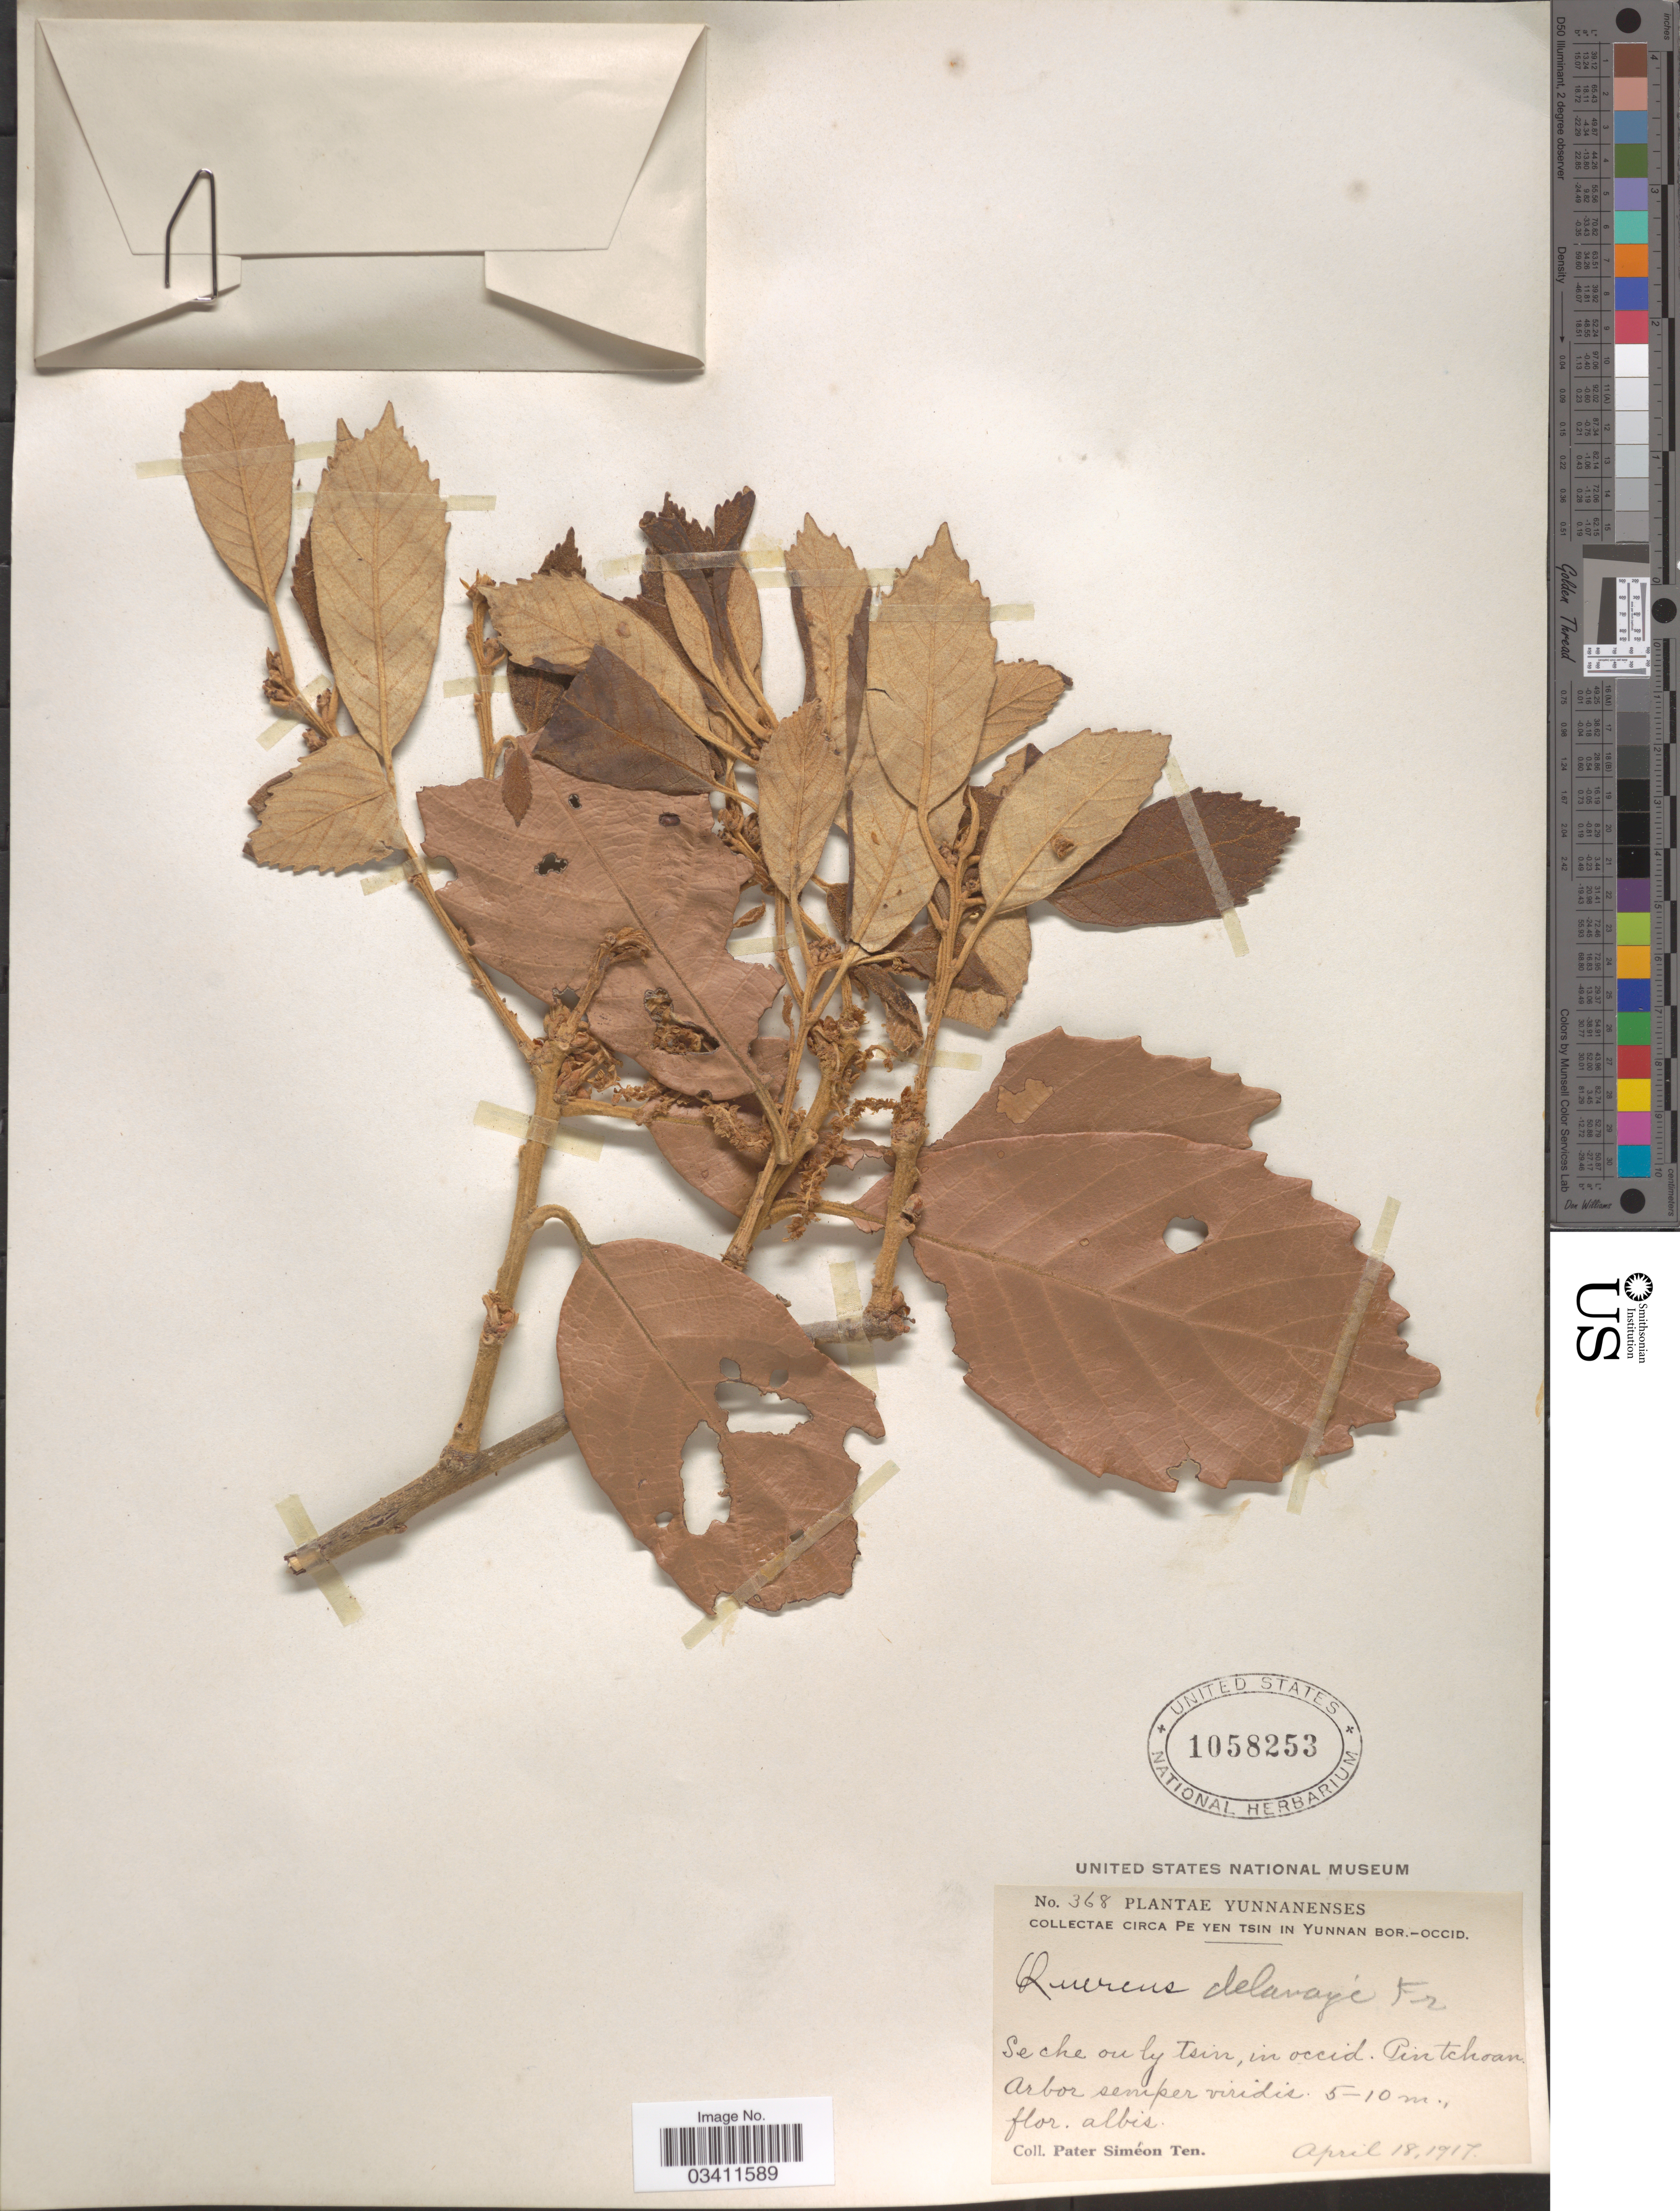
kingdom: Plantae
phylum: Tracheophyta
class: Magnoliopsida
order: Fagales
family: Fagaceae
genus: Quercus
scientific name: Quercus delavayi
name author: Franch.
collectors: P. S. Ten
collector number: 368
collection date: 1917-04-18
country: China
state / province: Yunnan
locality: Circa Pe Yen Tsin in Yunnan Bor.-Occid. Se che on ly tsin, in occid. Pin tchoun.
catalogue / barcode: US 1058253